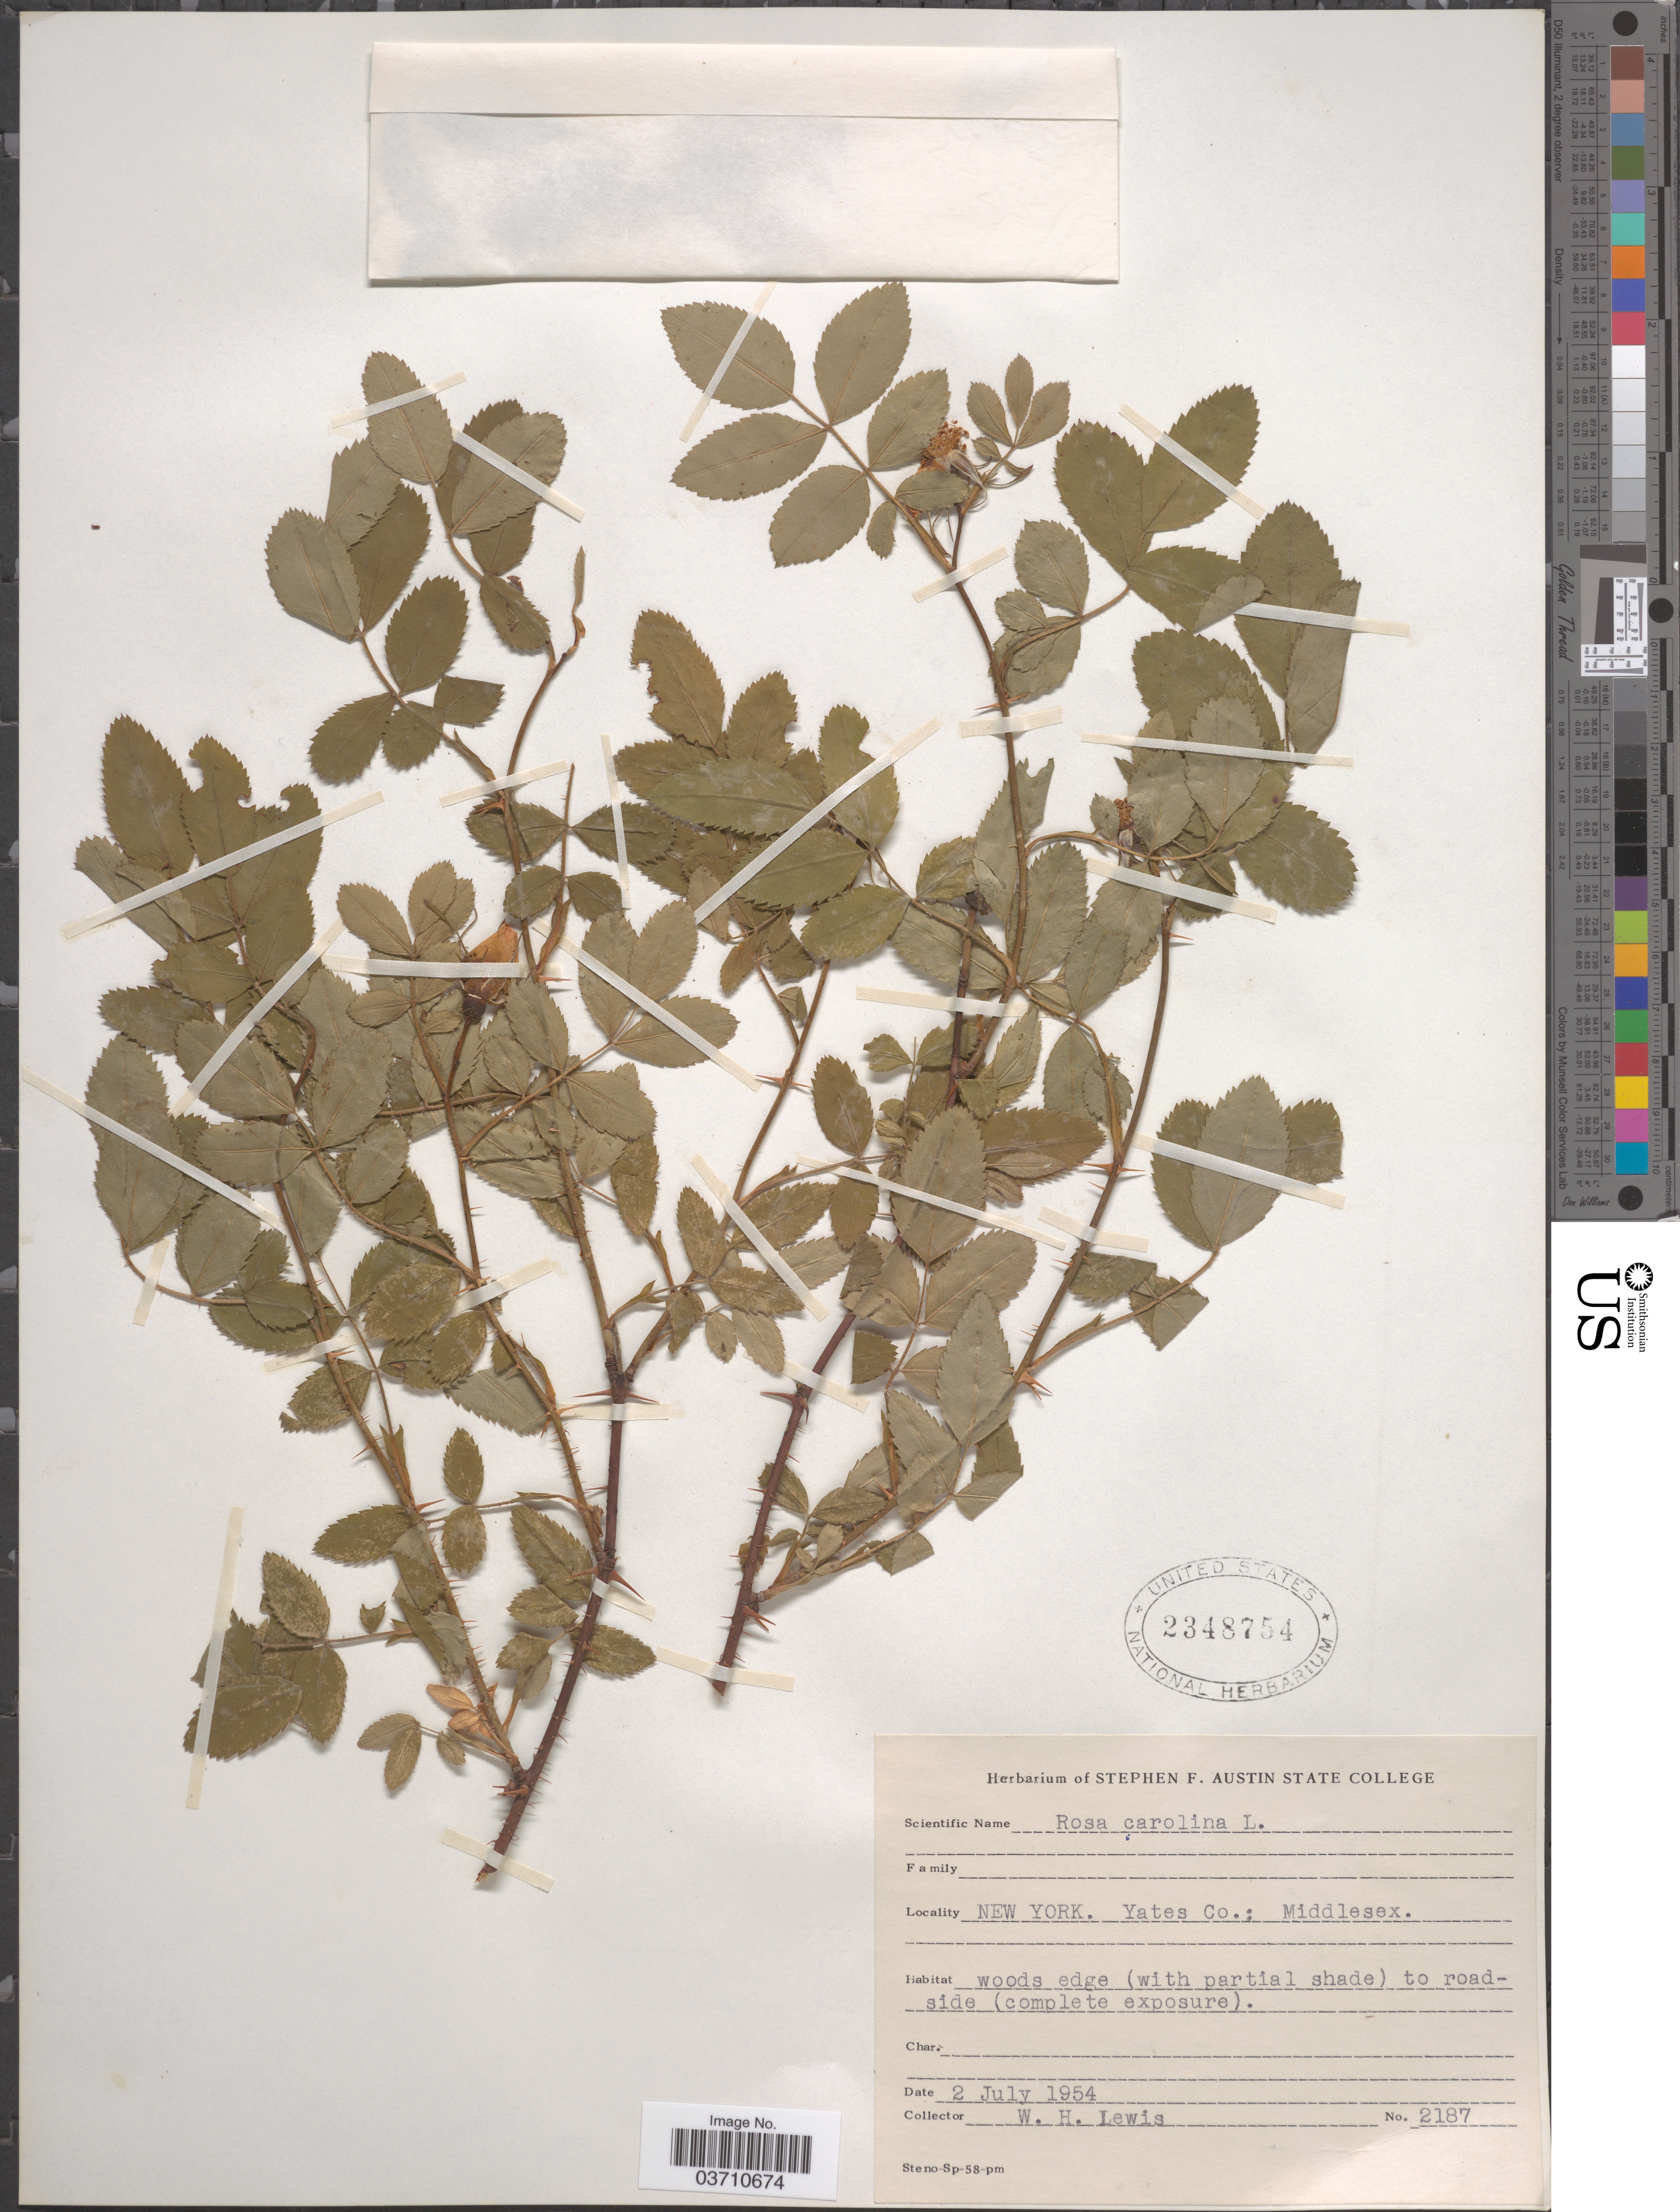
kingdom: Plantae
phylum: Tracheophyta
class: Magnoliopsida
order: Rosales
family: Rosaceae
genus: Rosa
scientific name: Rosa carolina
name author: L.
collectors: W. H. Lewis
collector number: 2187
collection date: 1954-07-02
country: United States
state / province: New York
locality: Yates Co.: Middlesex.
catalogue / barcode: US 2348754